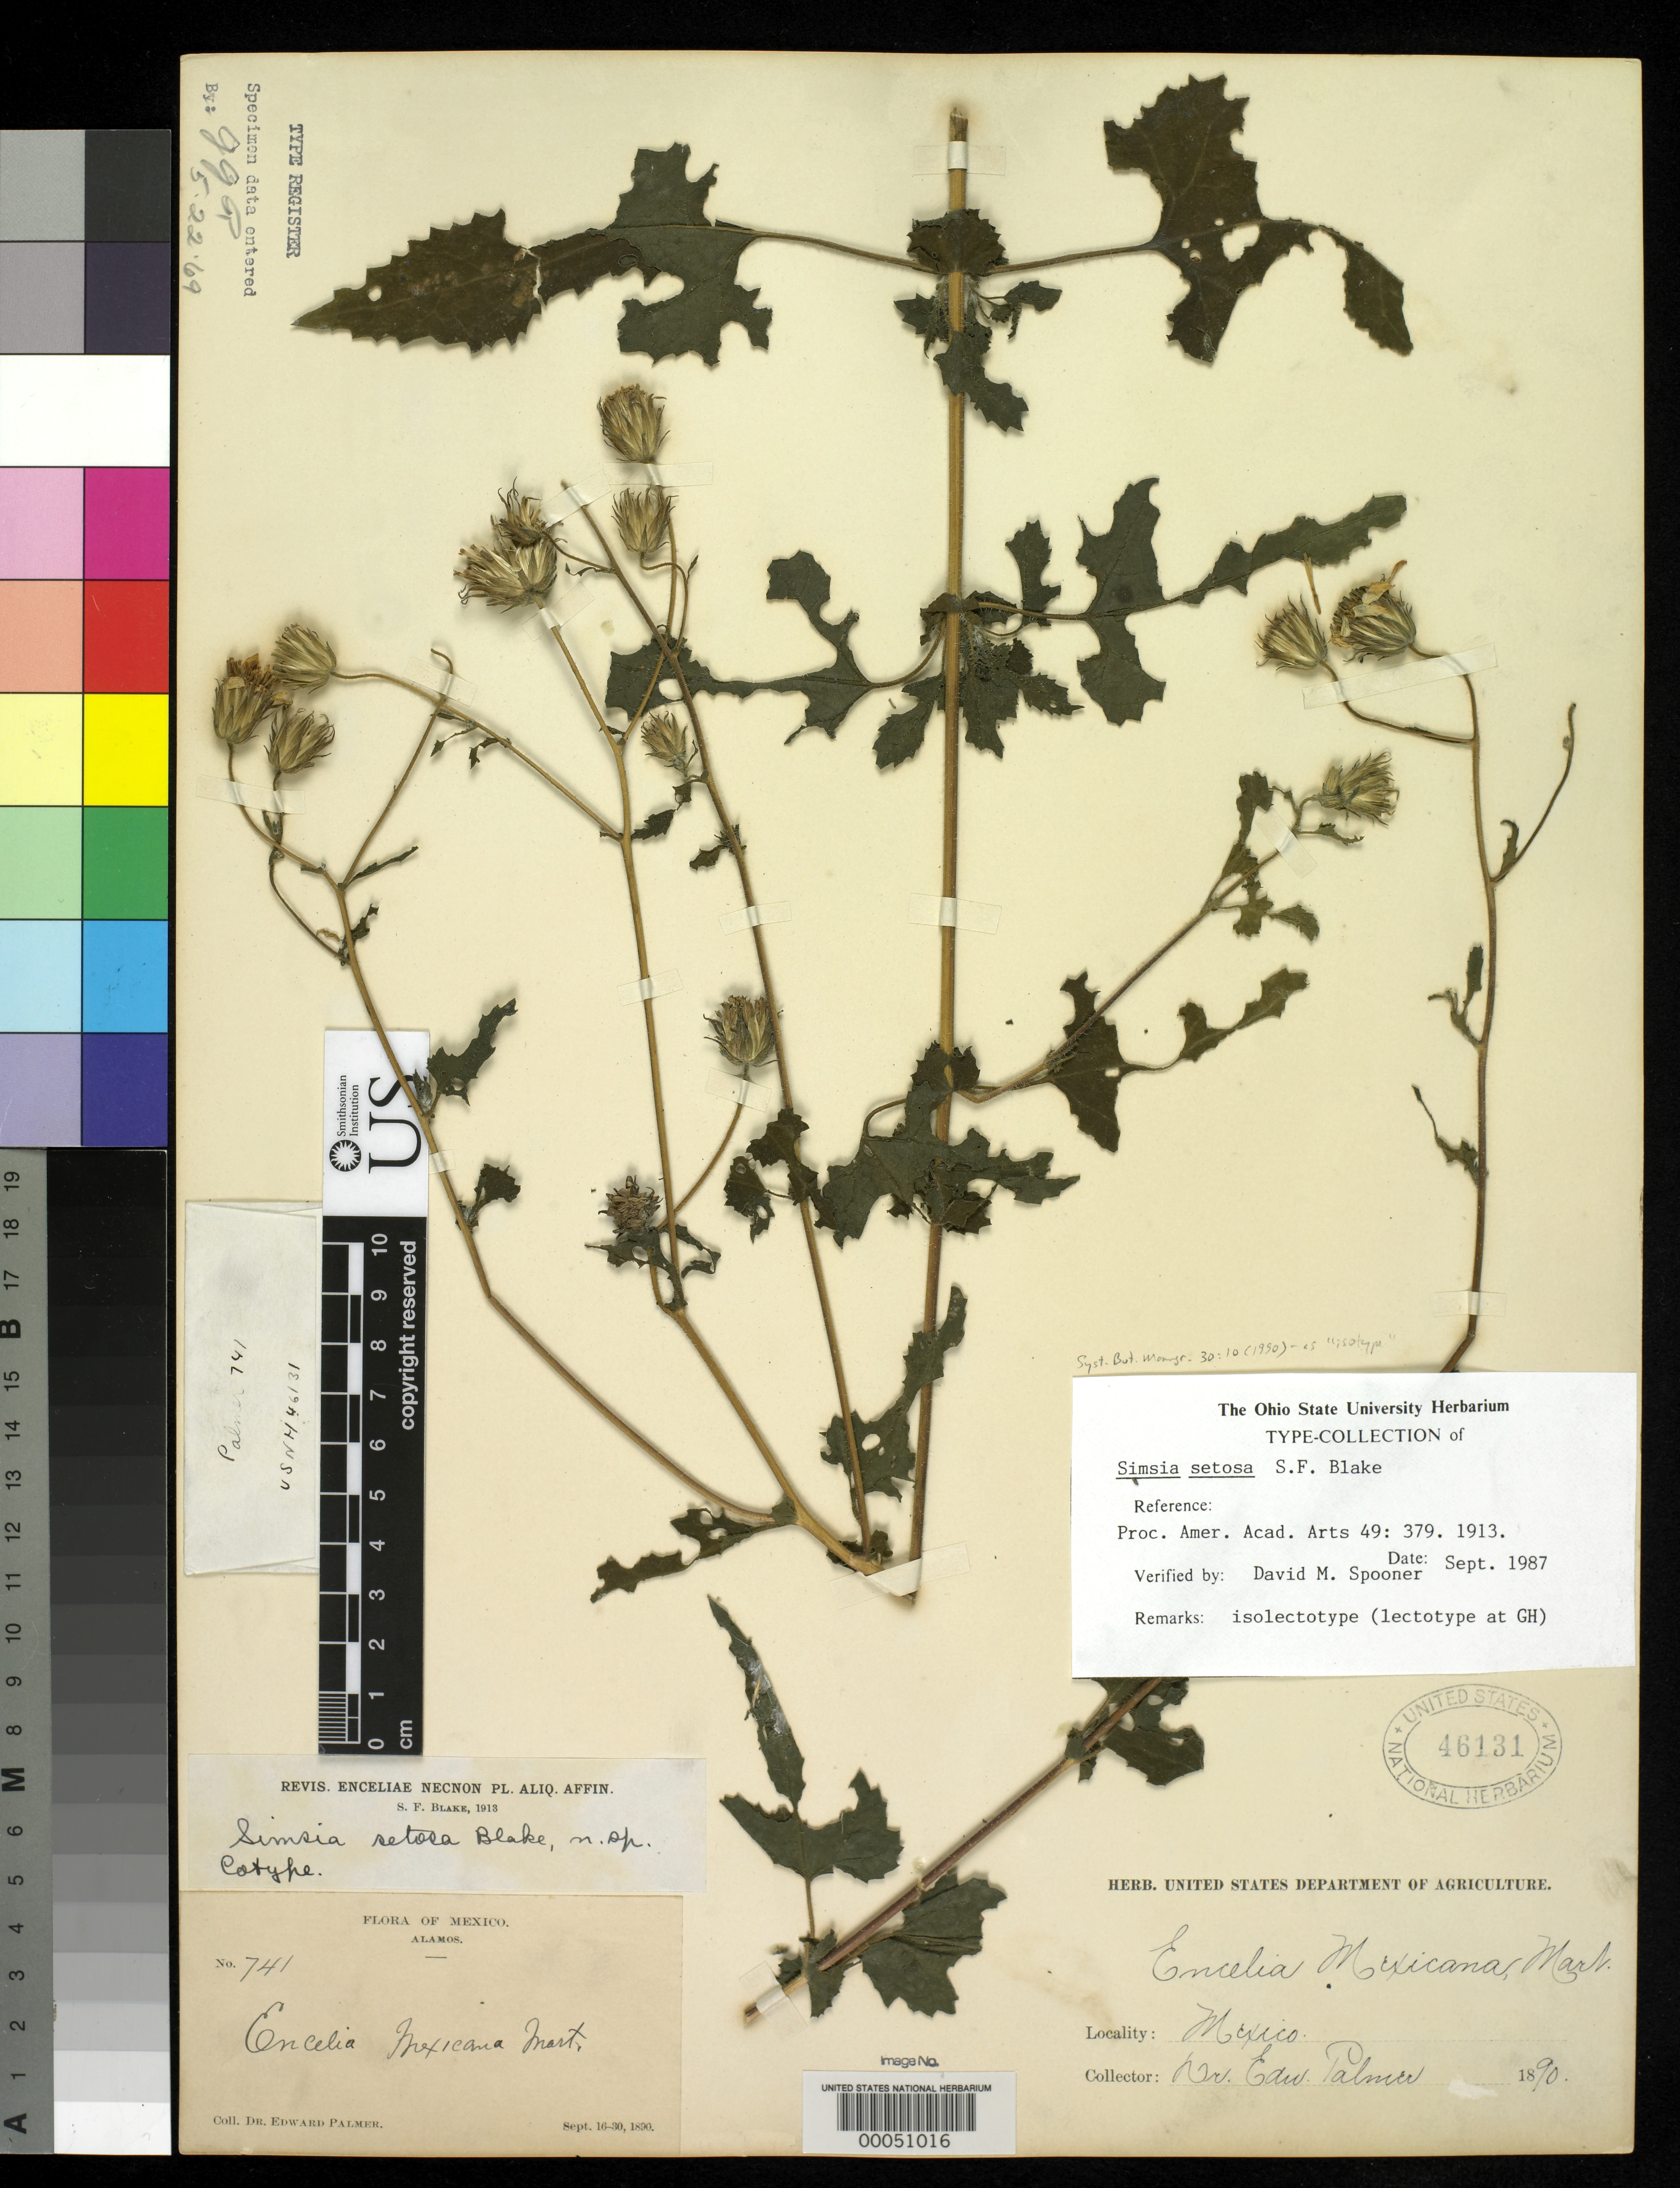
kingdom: Plantae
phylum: Tracheophyta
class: Magnoliopsida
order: Asterales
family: Asteraceae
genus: Simsia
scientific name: Simsia setosa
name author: S.F. Blake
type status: Isolectotype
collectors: E. Palmer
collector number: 741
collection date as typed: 16 Sep 1890 to 30 Sep 1890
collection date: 1890-09-16/1890-09-30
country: Mexico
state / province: Sonora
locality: Alamos.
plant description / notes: Annotated as "cotype" by S.F. Blake. Annotated as "isolectotype" by Spooner, but cited as "isotype". Protologue cites "... Palmer 741 (Cotypes in Gray Herb. and Nat. Herb., no. 46131)".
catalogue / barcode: US 46131